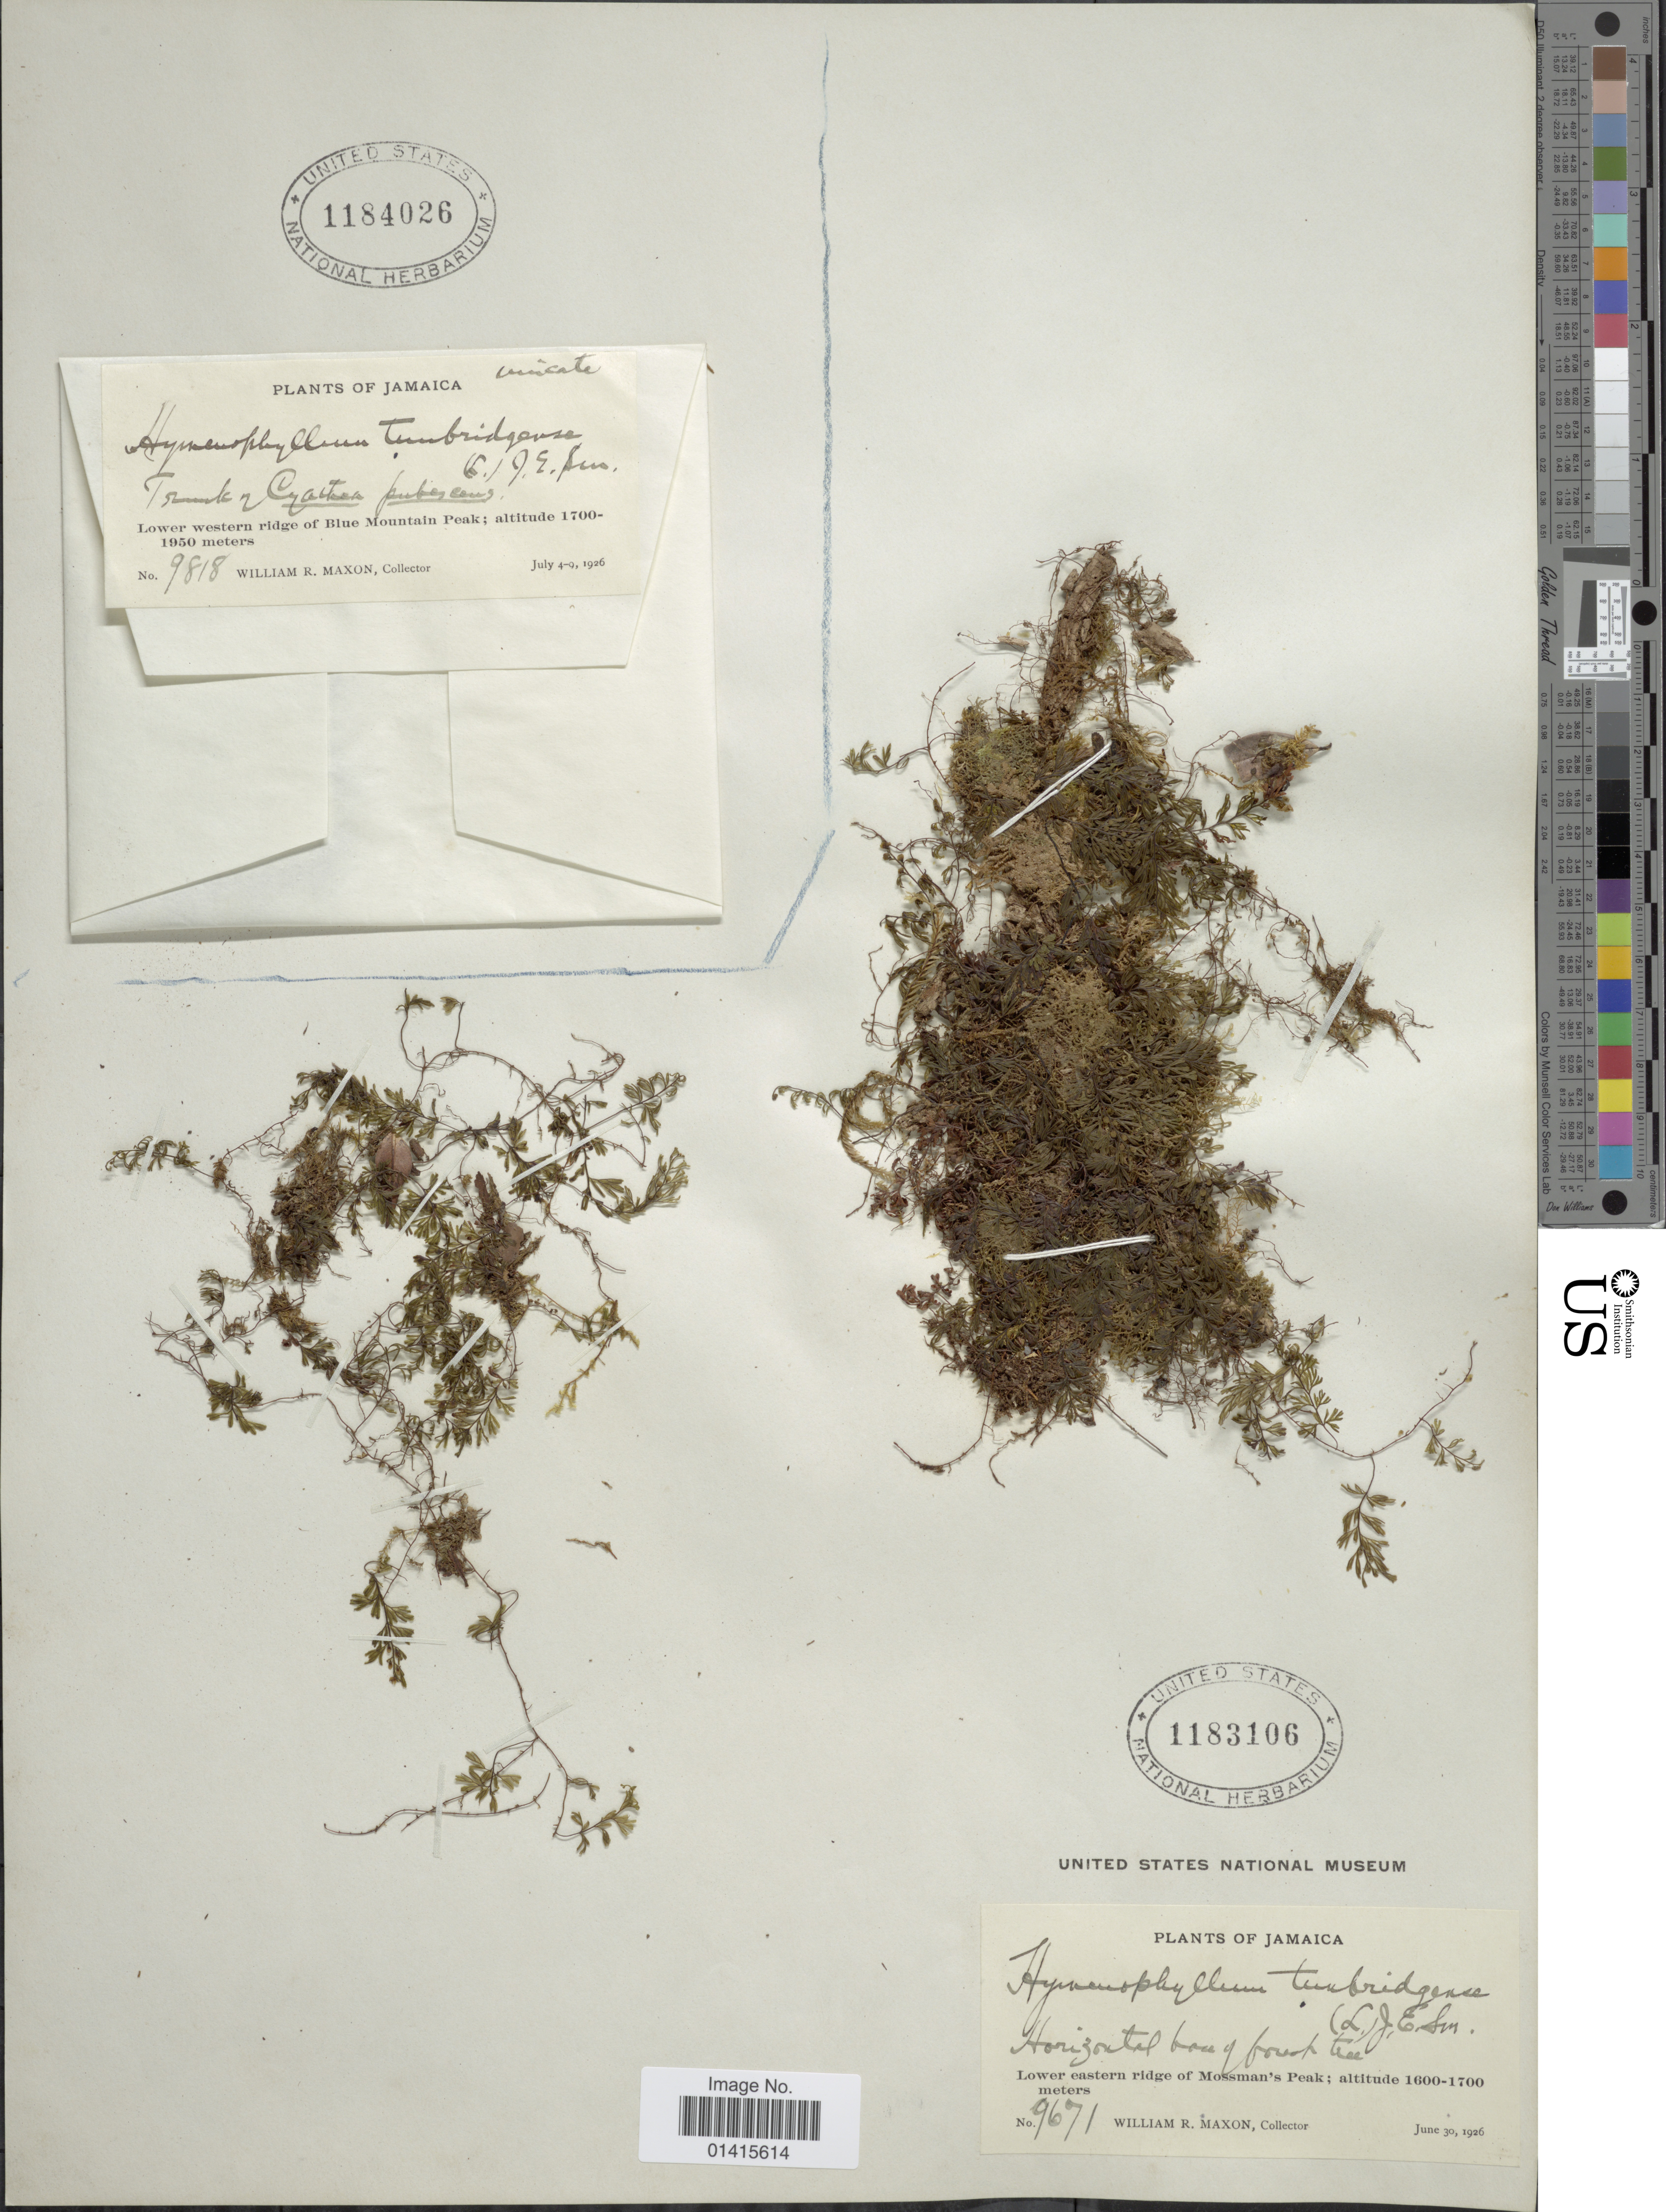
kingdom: Plantae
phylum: Tracheophyta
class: Polypodiopsida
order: Hymenophyllales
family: Hymenophyllaceae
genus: Hymenophyllum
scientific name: Hymenophyllum tunbrigense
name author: (L.) Small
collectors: W. R. Maxon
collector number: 9818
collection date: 1926-07-04/1926-07-09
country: Jamaica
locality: Lower western ridge of Blue Mountain Peak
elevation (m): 1700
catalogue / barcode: US 1184026-2